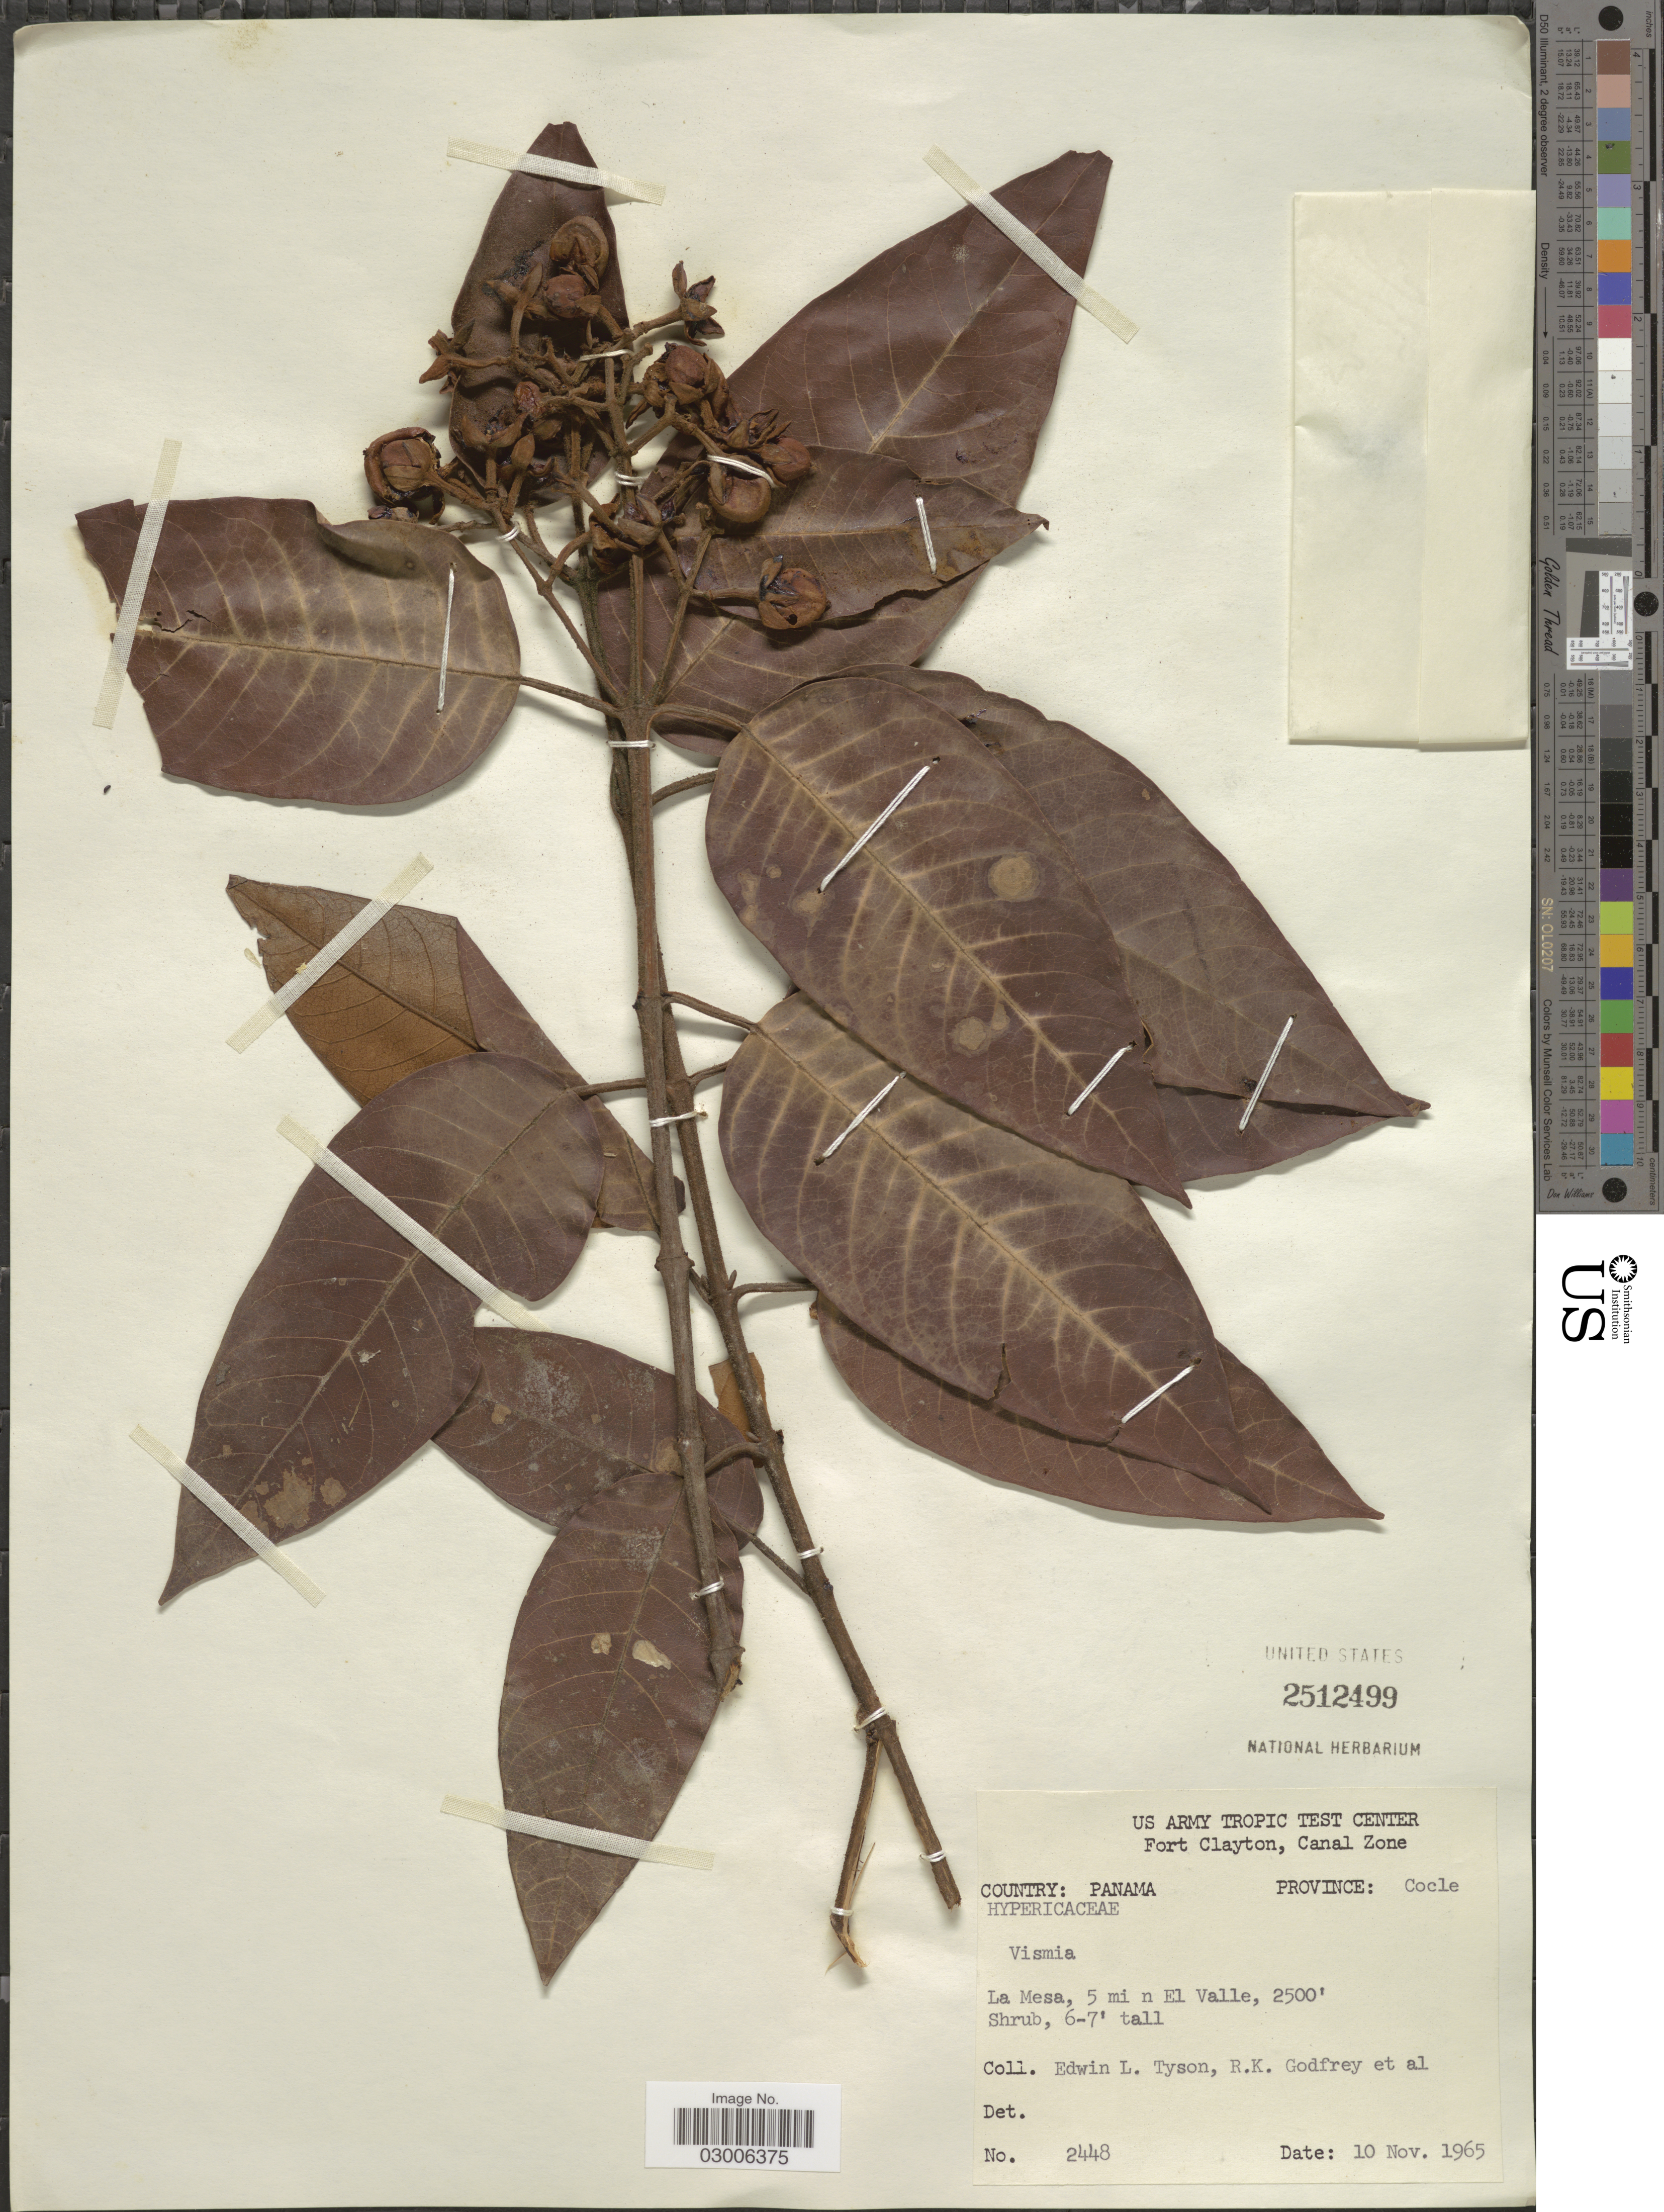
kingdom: Plantae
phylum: Tracheophyta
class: Magnoliopsida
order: Malpighiales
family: Hypericaceae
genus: Vismia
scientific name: Vismia sp.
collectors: E. L. Tyson, R. K. Godfrey & et al.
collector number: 2448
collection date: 1965-11-10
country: Panama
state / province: Coclé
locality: La Mesa, 5 mi n El Valle.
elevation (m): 762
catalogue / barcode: US 2512499